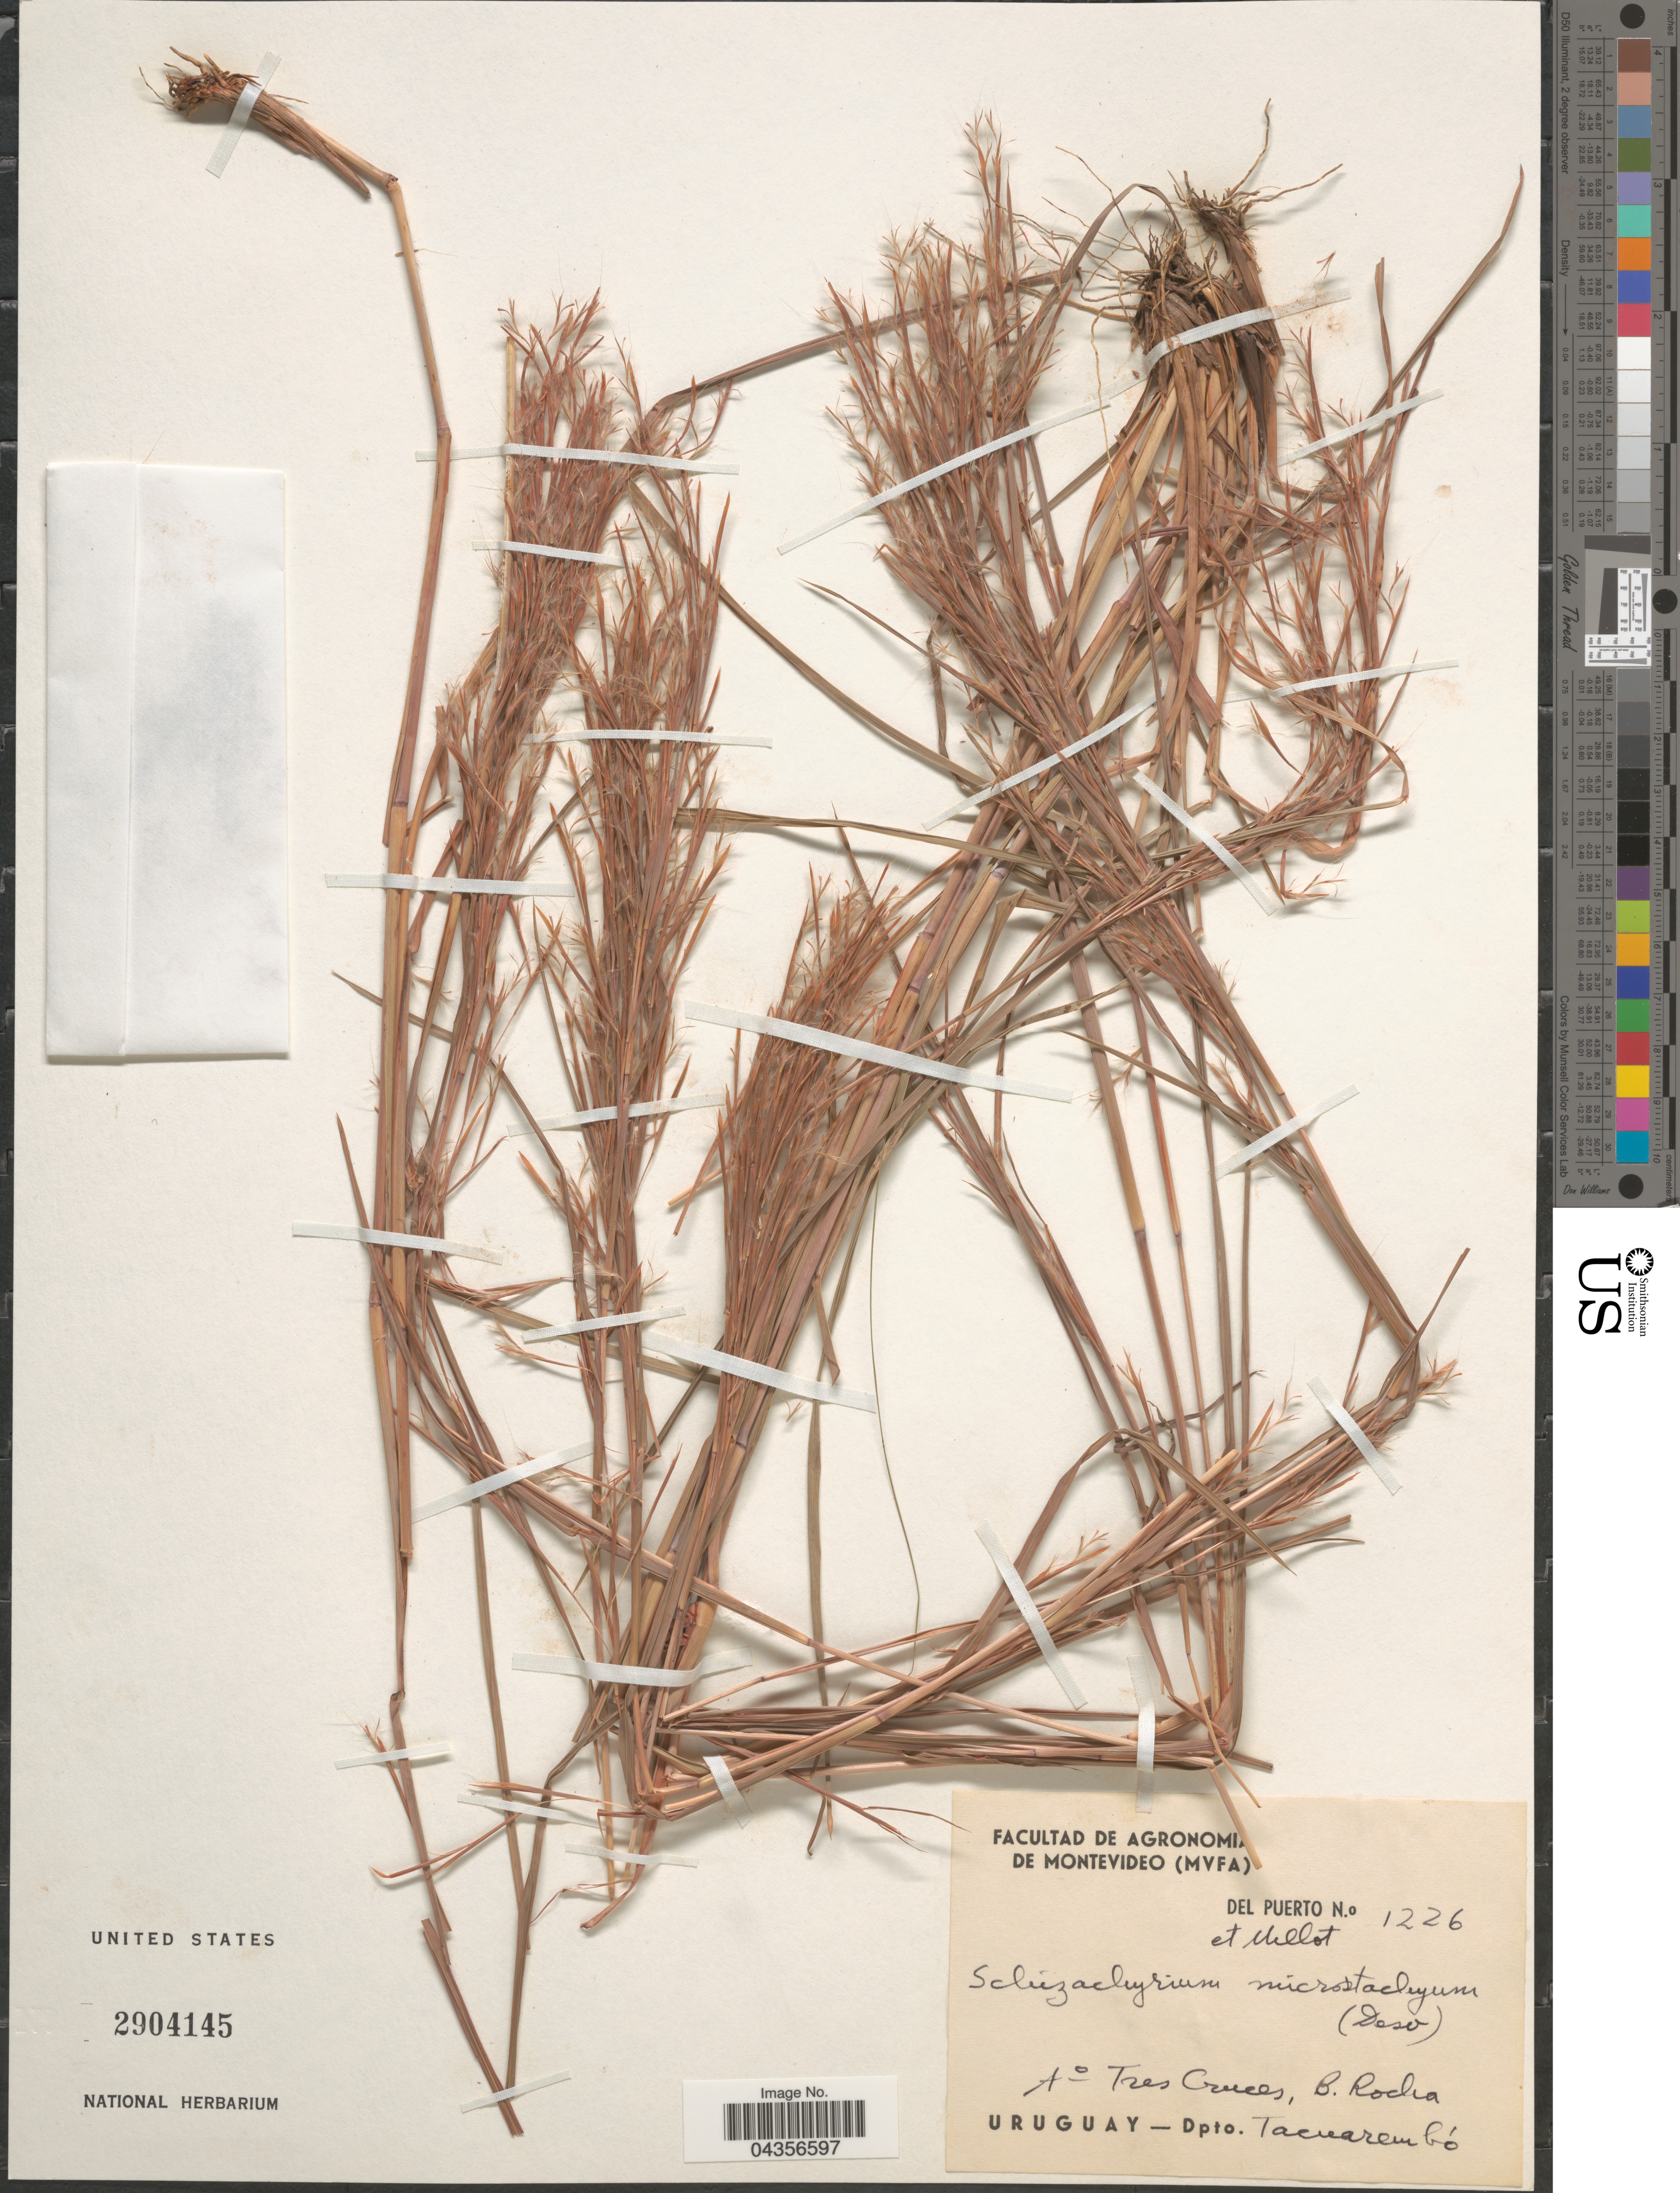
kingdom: Plantae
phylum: Tracheophyta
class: Liliopsida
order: Poales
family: Poaceae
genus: Schizachyrium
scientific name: Schizachyrium microstachyum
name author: (Desv. ex Ham.) Roseng. et al.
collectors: Del Puerto & -. Millot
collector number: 1226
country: Uruguay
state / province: Tacuarembó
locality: A° Tres Cruces, B. Rocha. Dpto. Tacuarembó.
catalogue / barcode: US 2904145